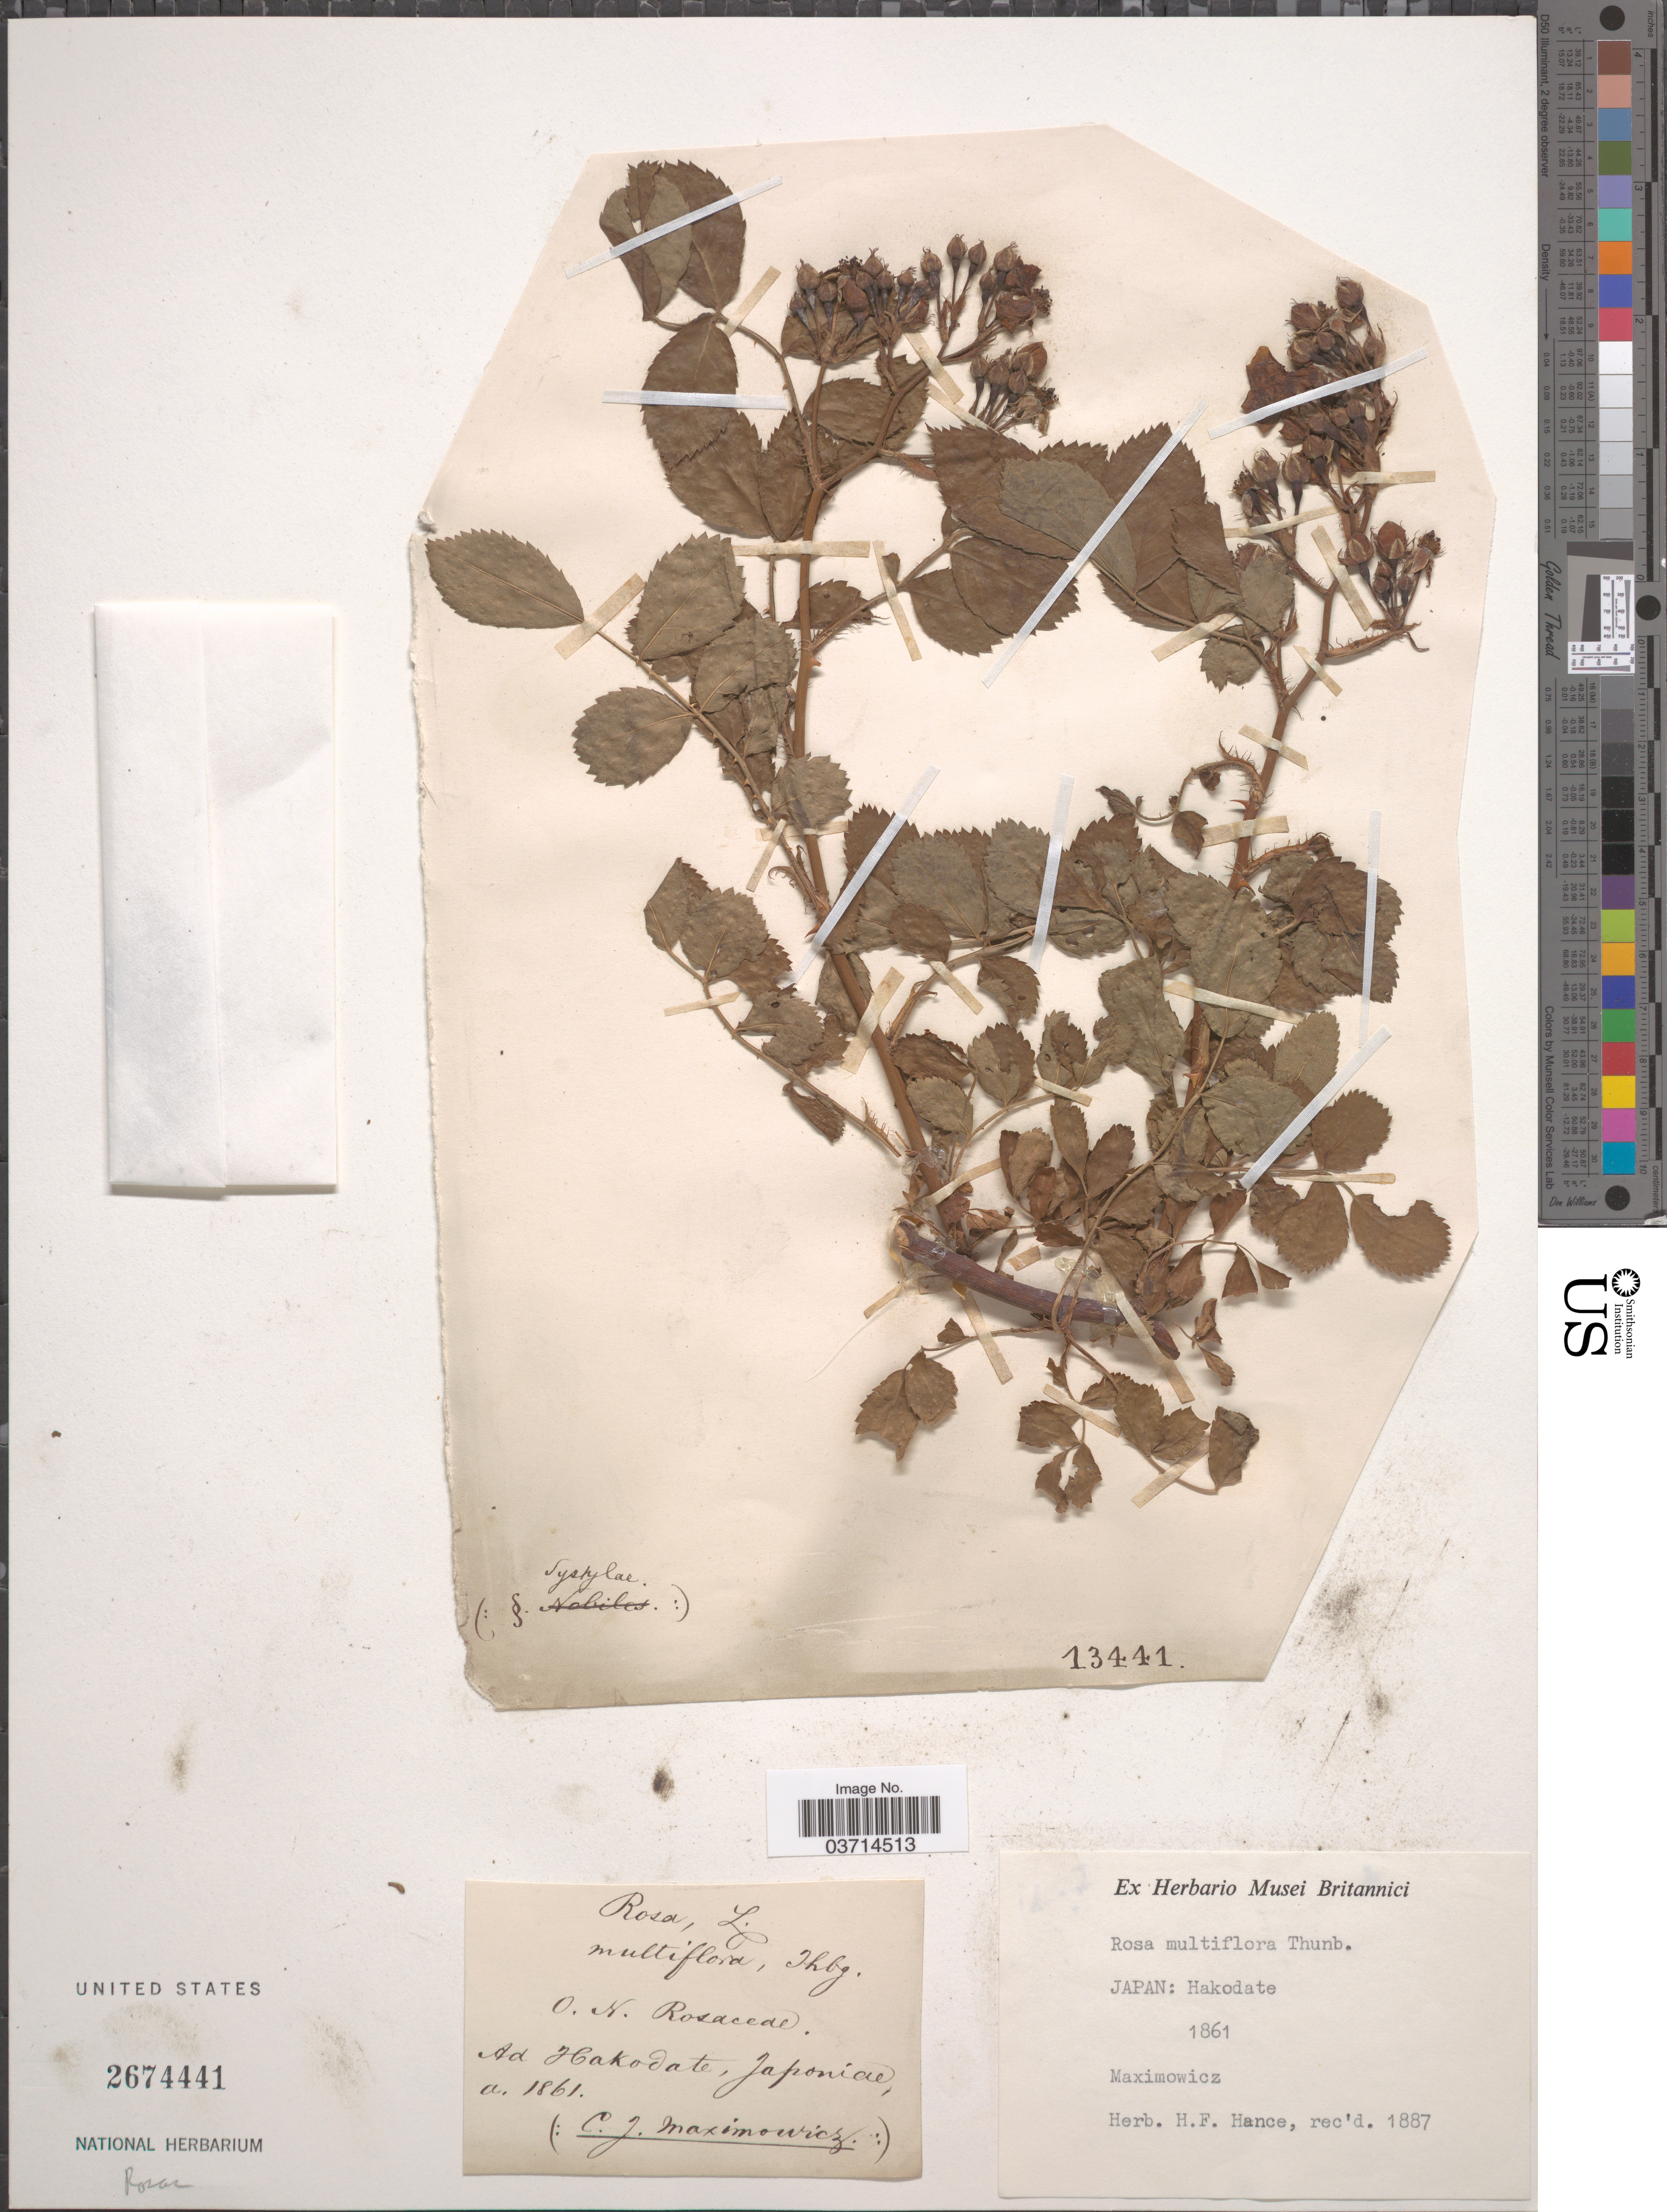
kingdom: Plantae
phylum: Tracheophyta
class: Magnoliopsida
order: Rosales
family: Rosaceae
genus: Rosa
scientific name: Rosa multiflora var. multiflora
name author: Thunb.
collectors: C. J. Maximowicz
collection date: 1861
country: Japan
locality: Hakodate.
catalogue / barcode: US 2674441